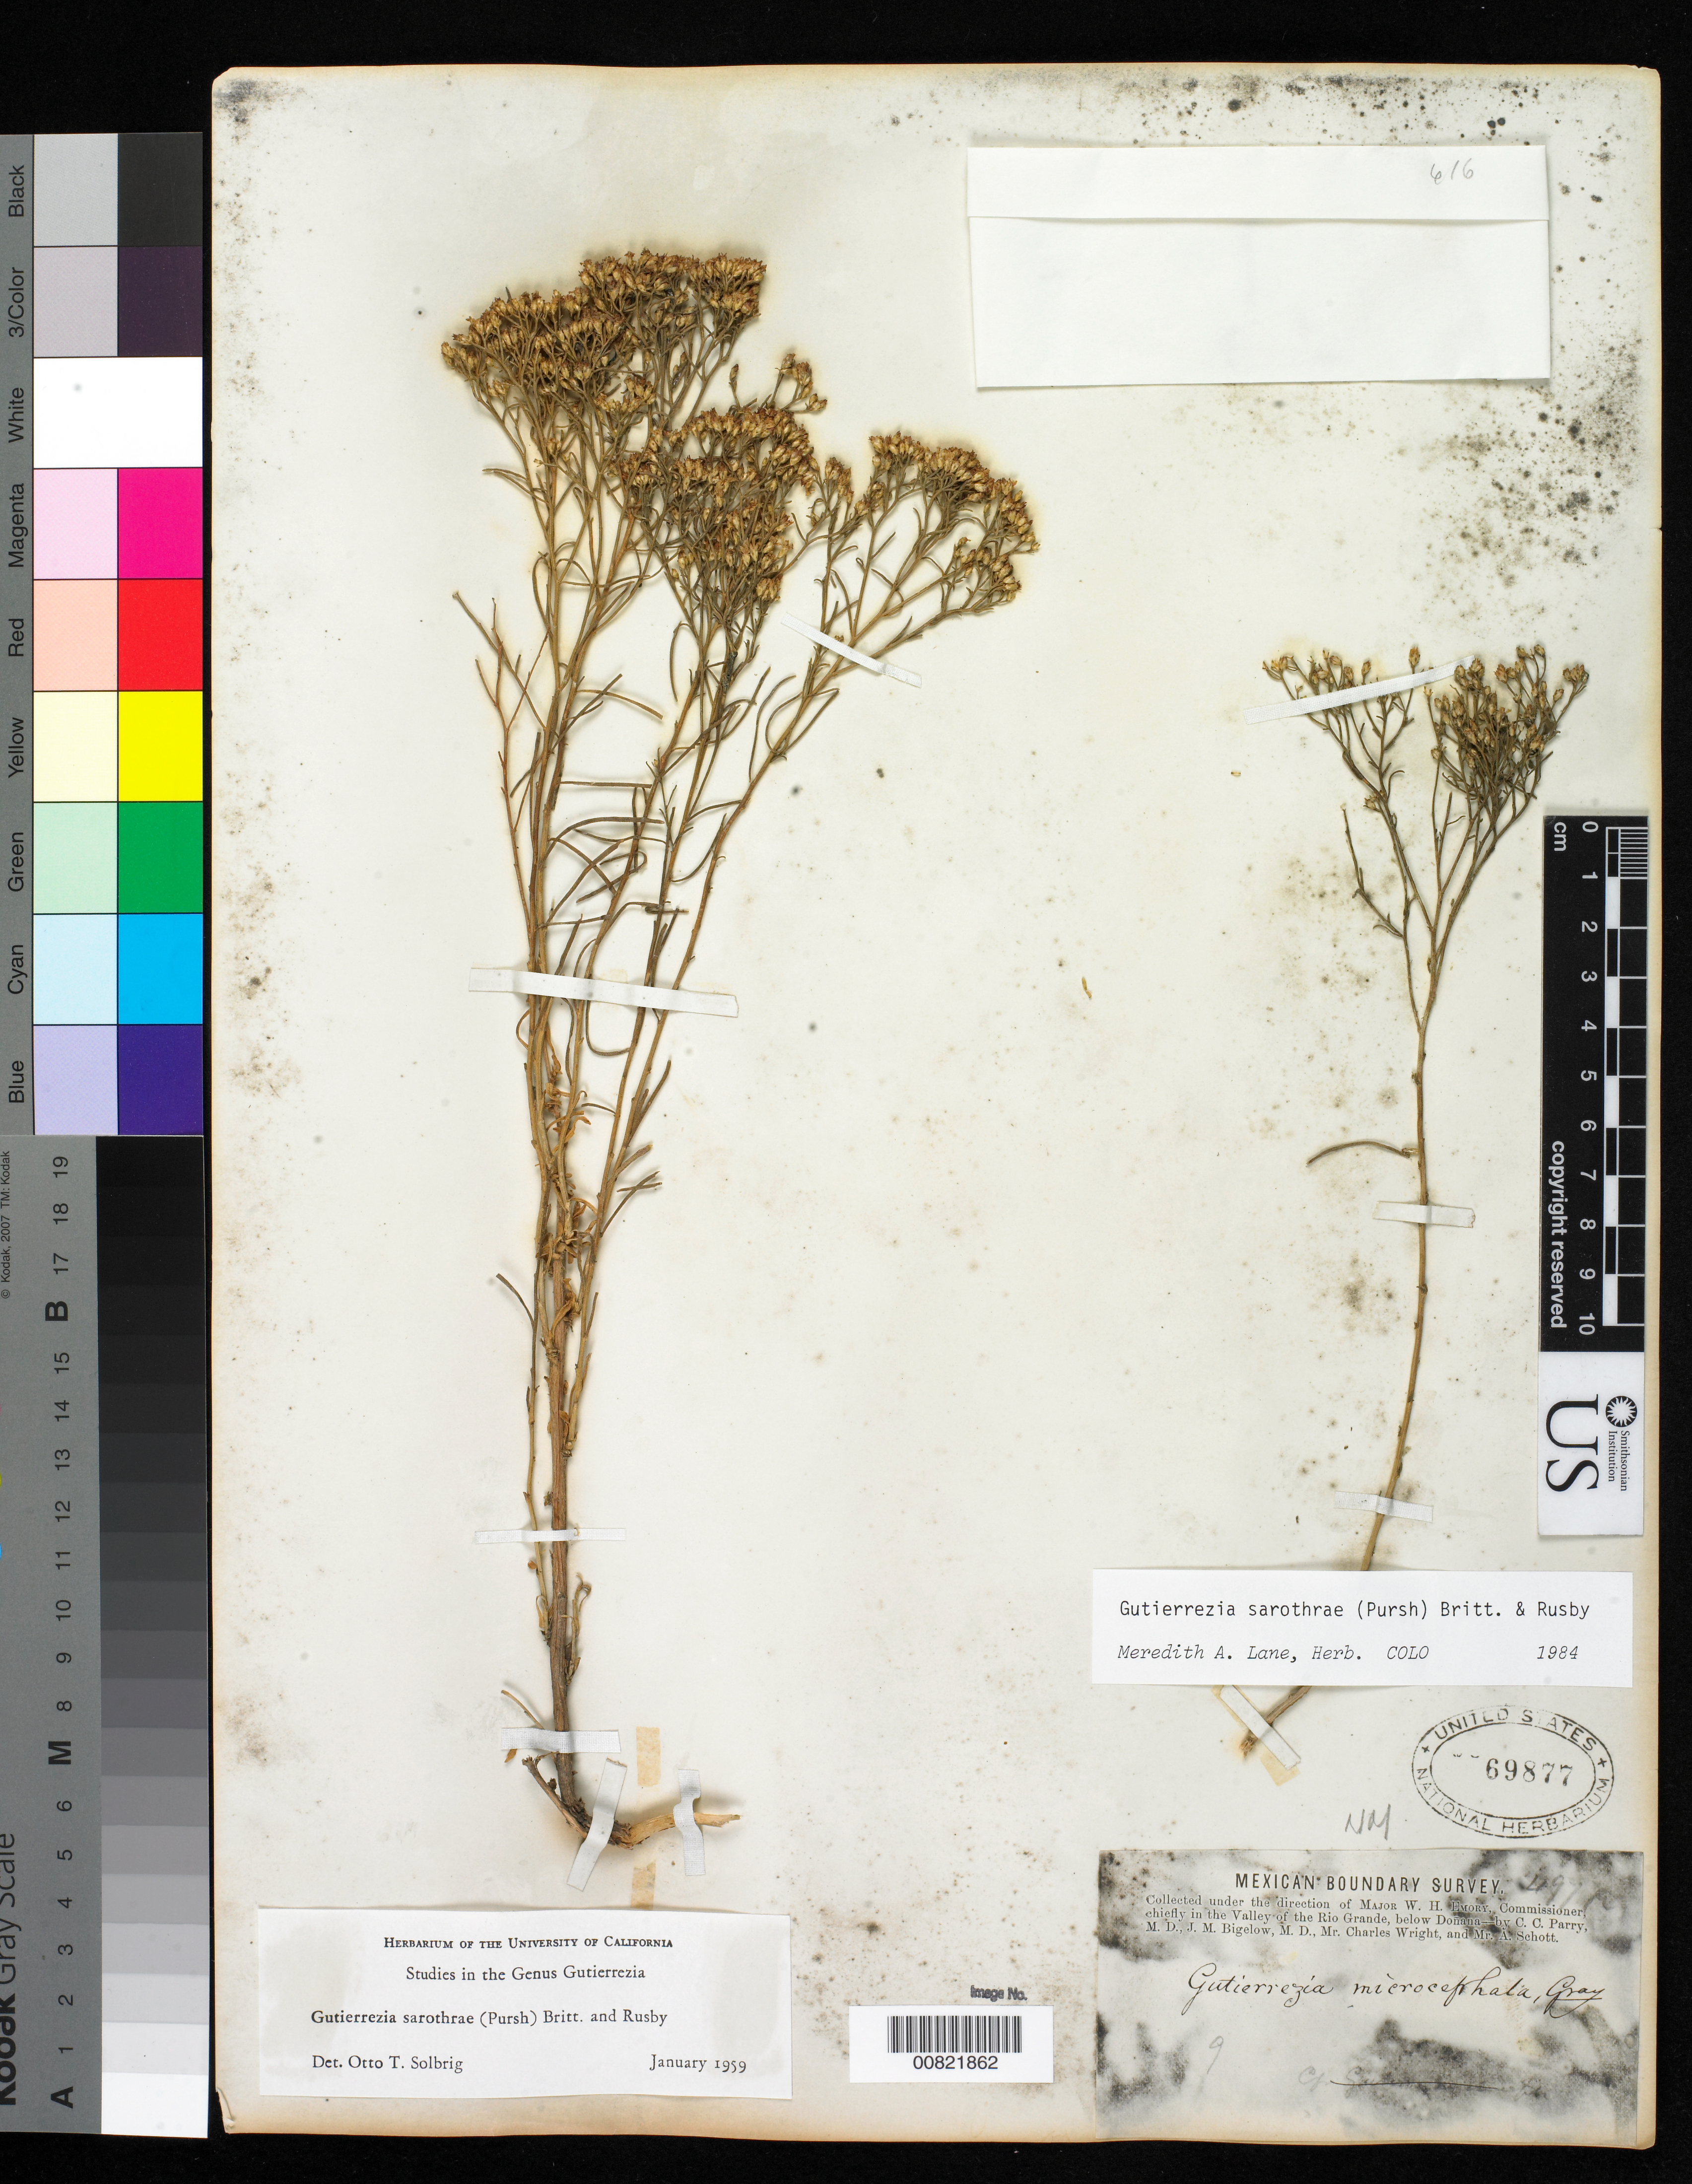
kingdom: Plantae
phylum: Tracheophyta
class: Magnoliopsida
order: Asterales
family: Asteraceae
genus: Gutierrezia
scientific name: Gutierrezia sarothrae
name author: (Pursh) Britton & Rusby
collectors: C. C. Parry, J. M. Bigelow, C. Wright & A. C. V. Schott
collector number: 497a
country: United States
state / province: New Mexico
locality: Valley of the Rio Grande, below Doñana, New Mexico.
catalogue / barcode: US 69877